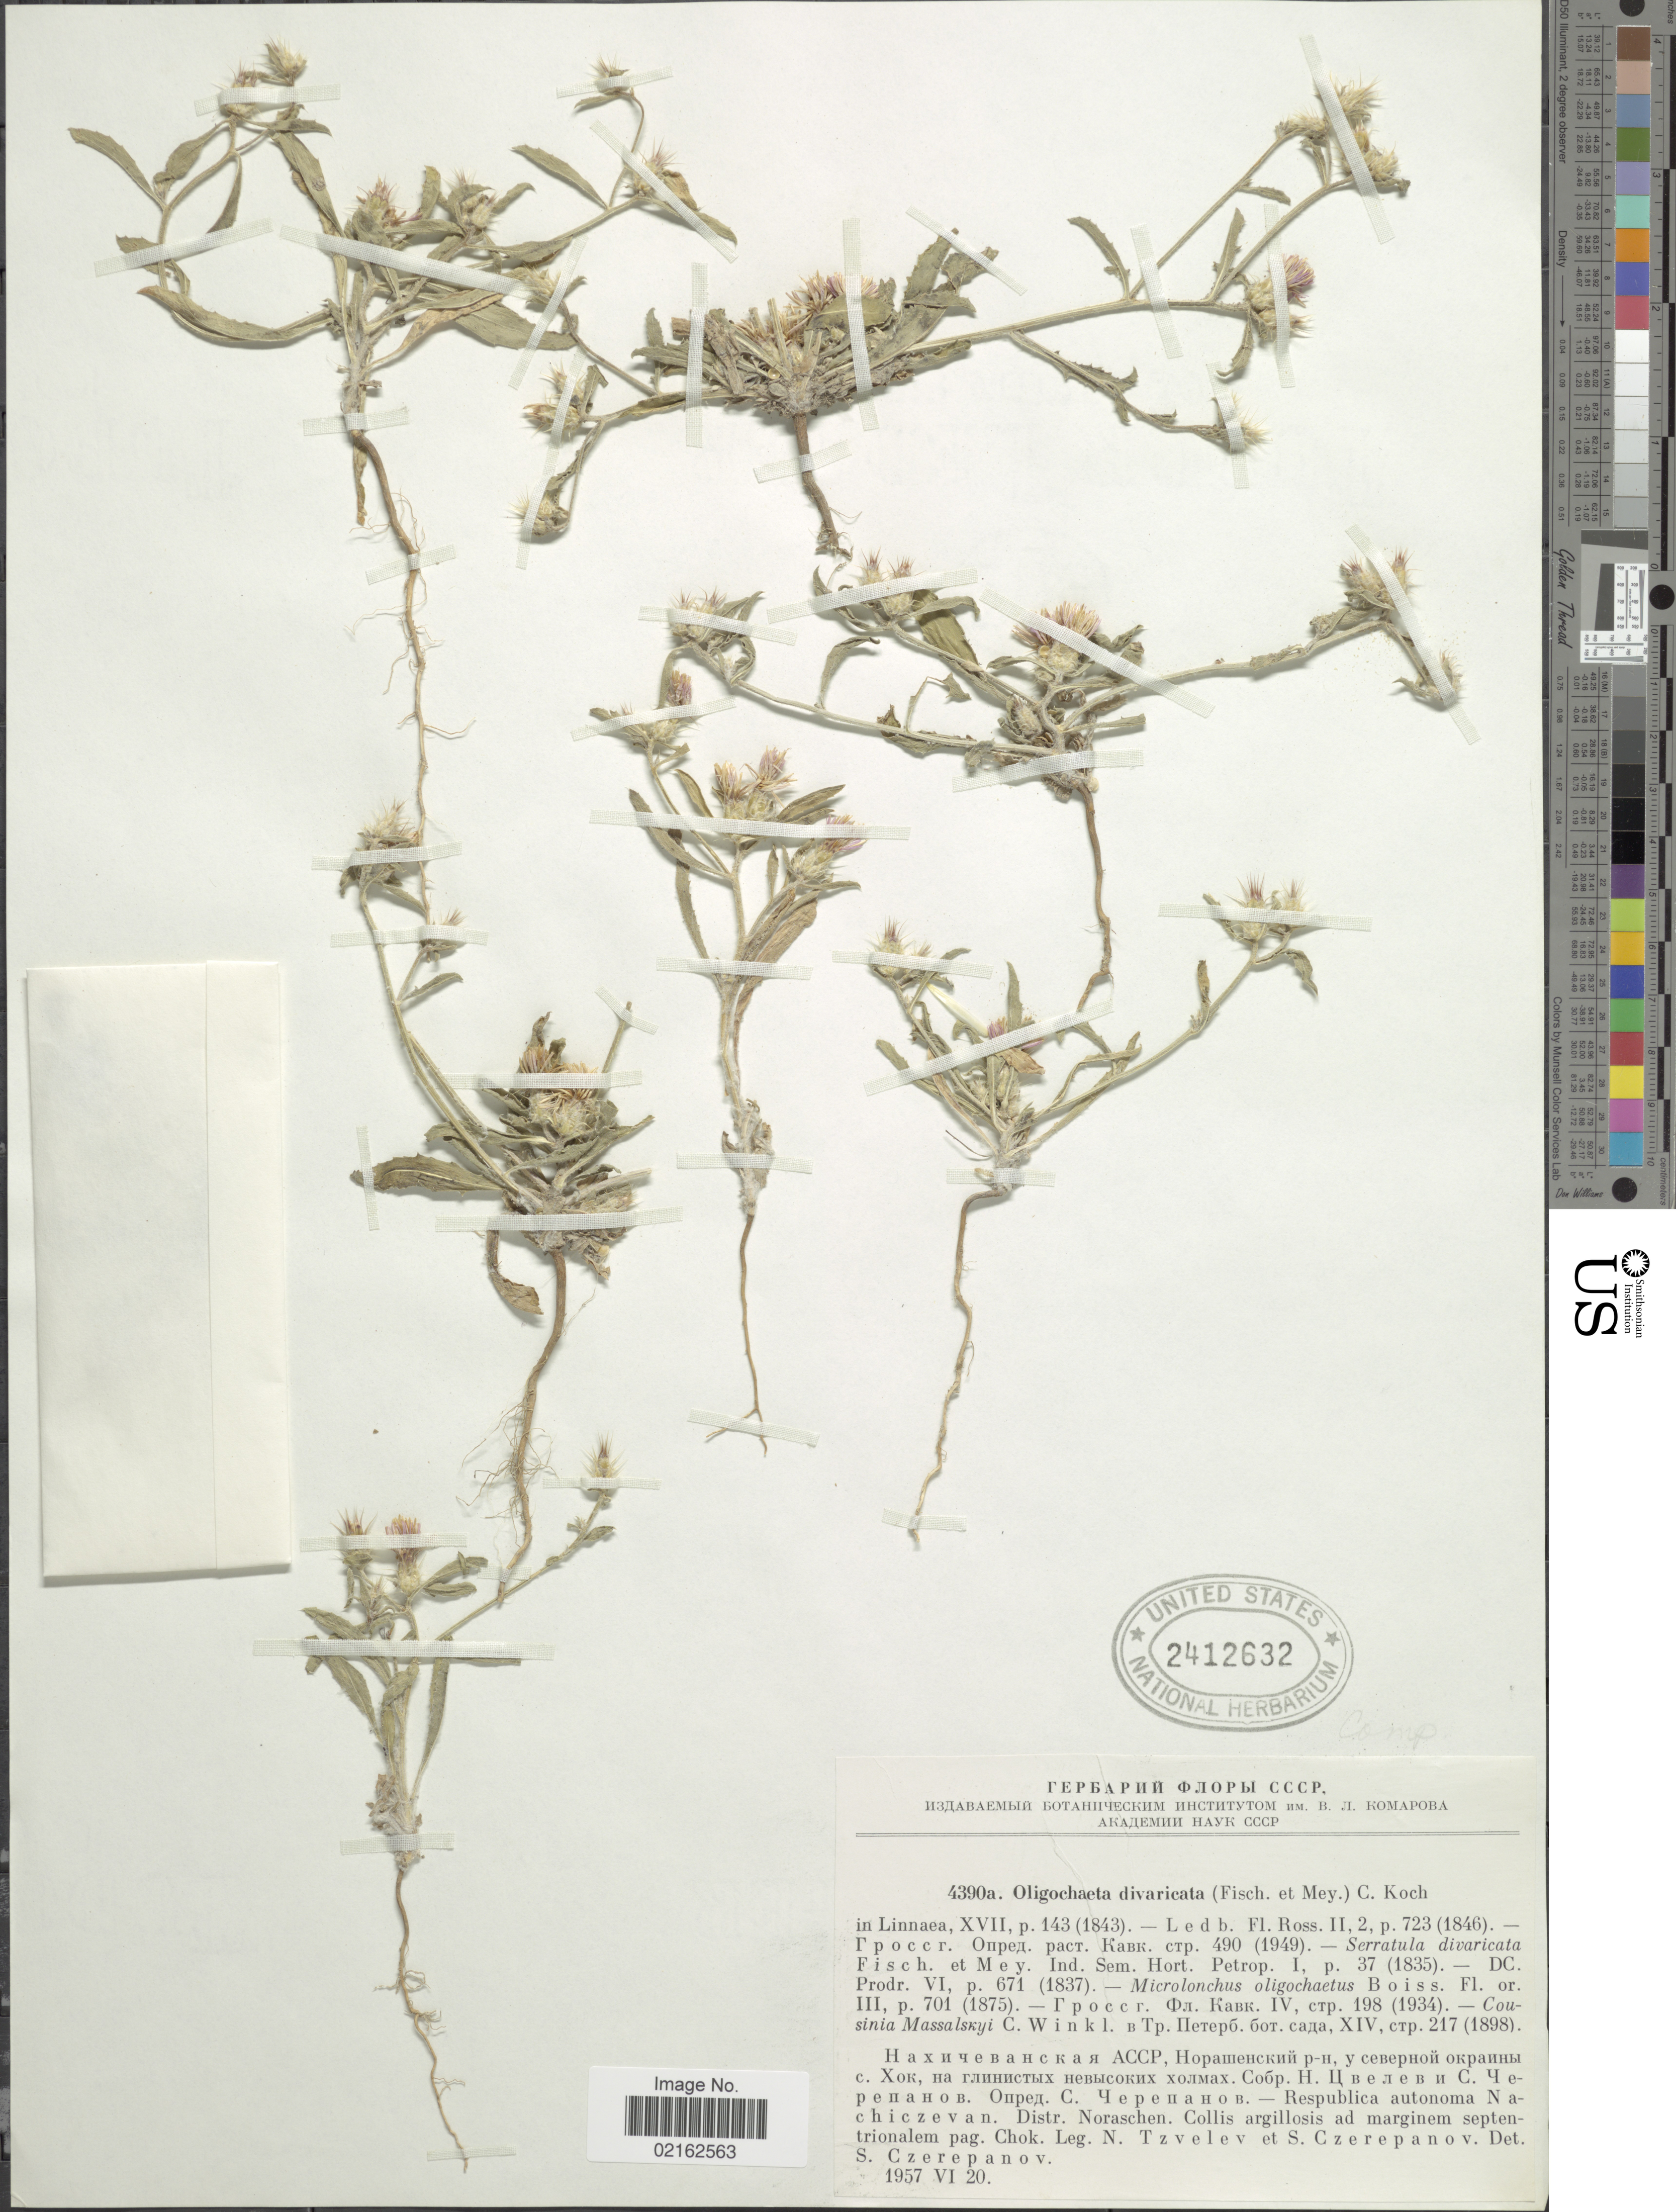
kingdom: Plantae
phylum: Tracheophyta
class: Magnoliopsida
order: Asterales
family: Asteraceae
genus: Oligochaeta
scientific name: Oligochaeta divaricata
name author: (Fisch. & C.A. Mey.) C. Koch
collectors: N. N. Tzvelev & S. Czerepanov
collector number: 4390a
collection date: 1957-06-20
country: Azerbaijan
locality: Respublica autonoma Nakhchivan, Distr. Noraschen, pag. Chok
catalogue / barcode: US 2412632